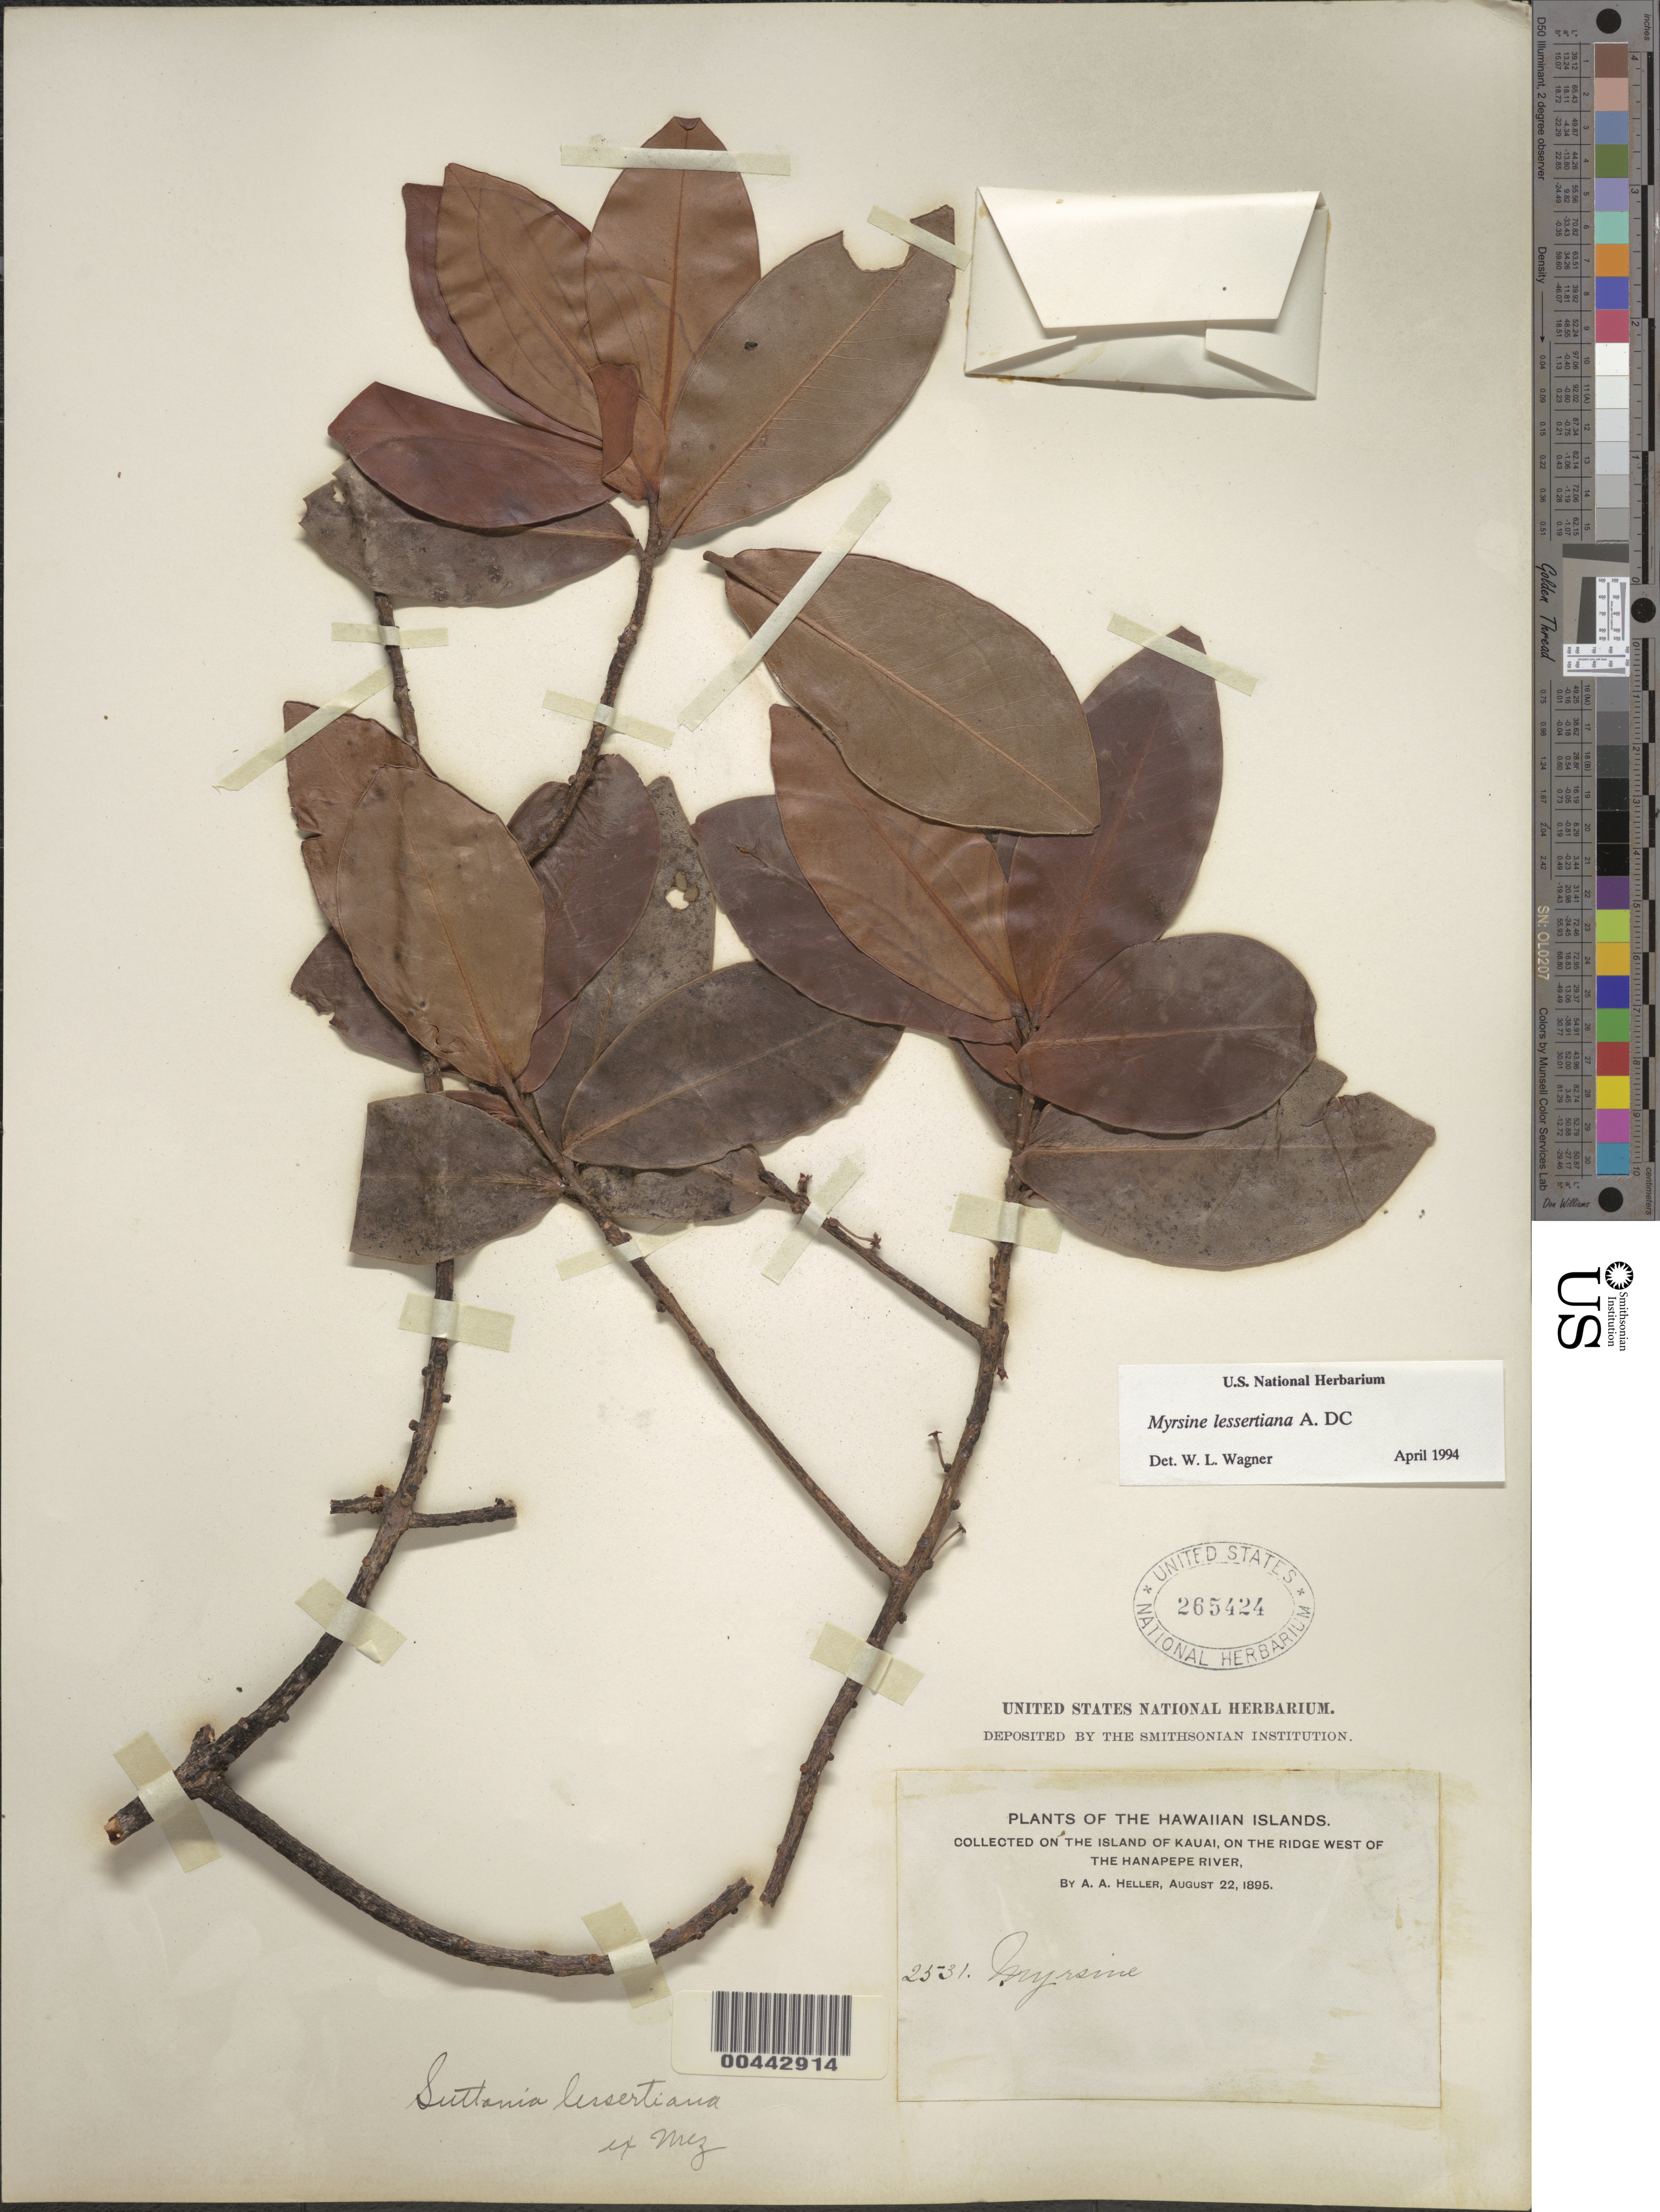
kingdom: Plantae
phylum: Tracheophyta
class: Magnoliopsida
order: Ericales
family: Primulaceae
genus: Myrsine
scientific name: Myrsine lessertiana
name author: A. DC.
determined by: Wagner, W. L., (BOT), Smithsonian Institution - National Museum of Natural History (UNITED STATES)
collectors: A. A. Heller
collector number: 2531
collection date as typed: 22 Aug 1895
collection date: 1895-08-22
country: United States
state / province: Hawaii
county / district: Kauai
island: Kaua'i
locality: On the ridge west of the Hanapepe River.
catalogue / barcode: US 265424